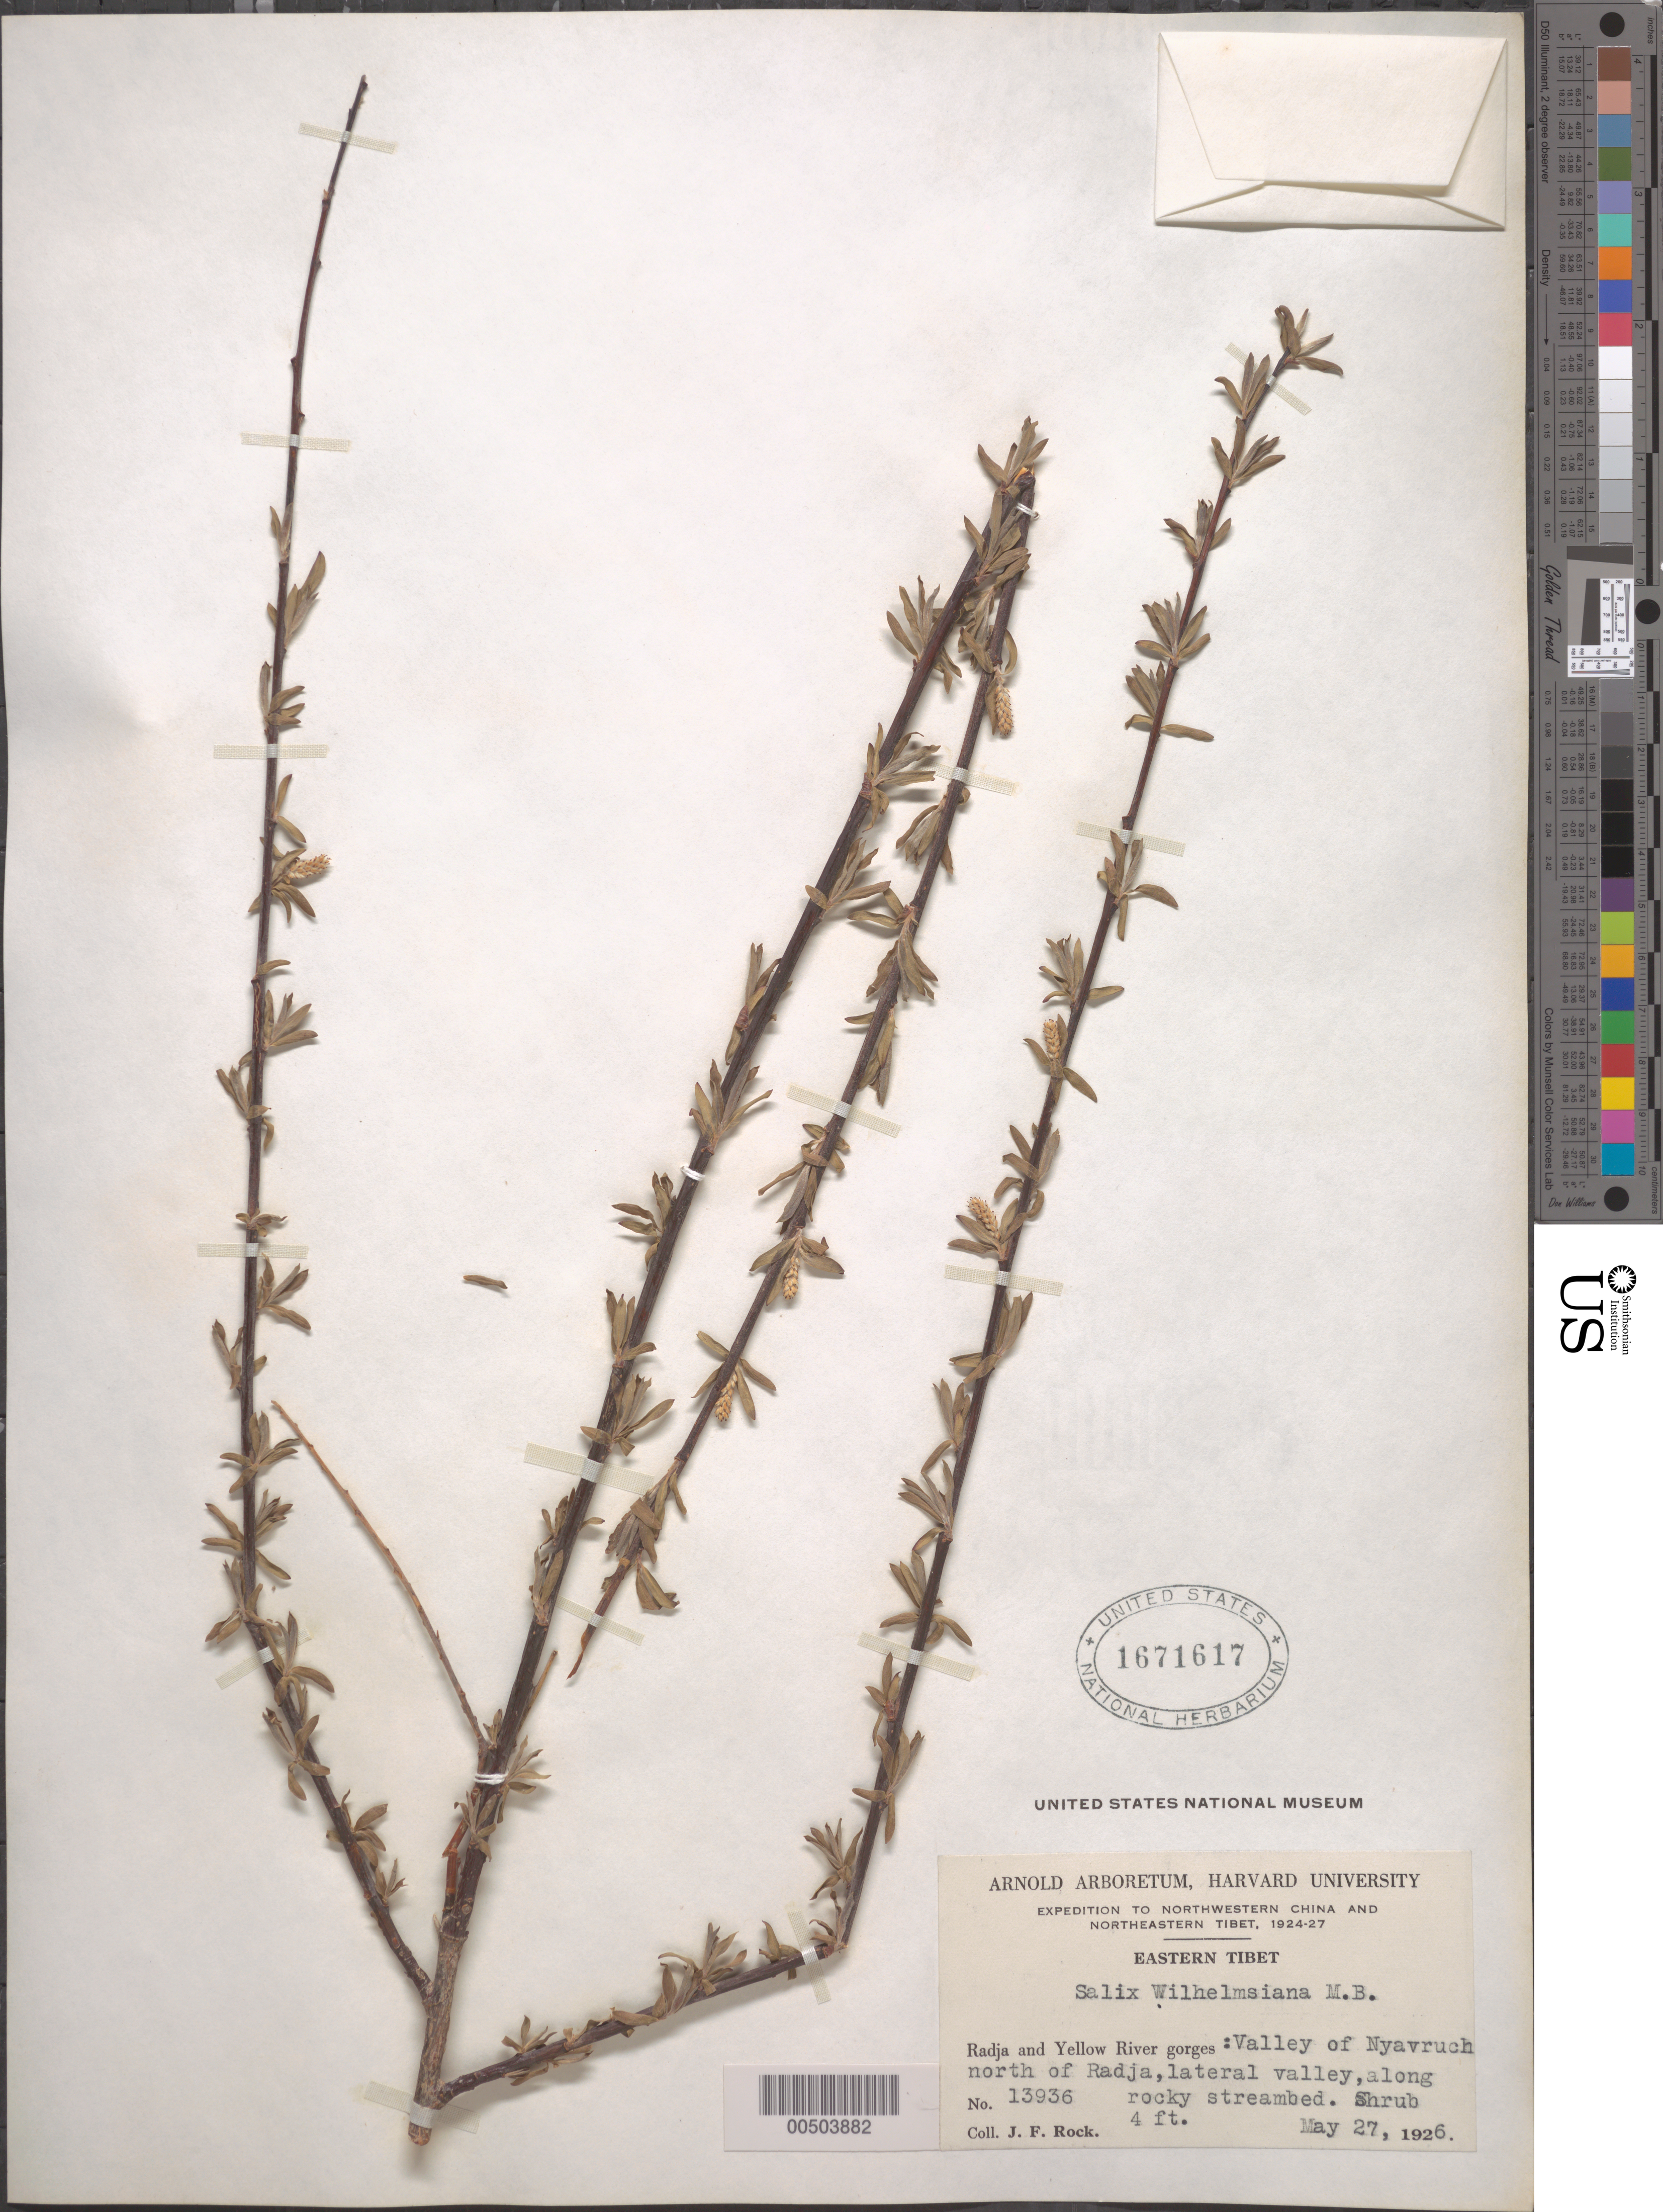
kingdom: Plantae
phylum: Tracheophyta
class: Magnoliopsida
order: Malpighiales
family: Salicaceae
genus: Salix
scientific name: Salix wilhelmsiana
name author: M. Bieb.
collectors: J. F. Rock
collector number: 13936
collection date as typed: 27 May 1926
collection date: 1926-05-27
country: China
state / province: Xizang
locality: Radja and Yellow River gorges: Valley of Nyavruch north of Radja, lateral valley, along rocky streamed.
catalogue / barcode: US 1671617